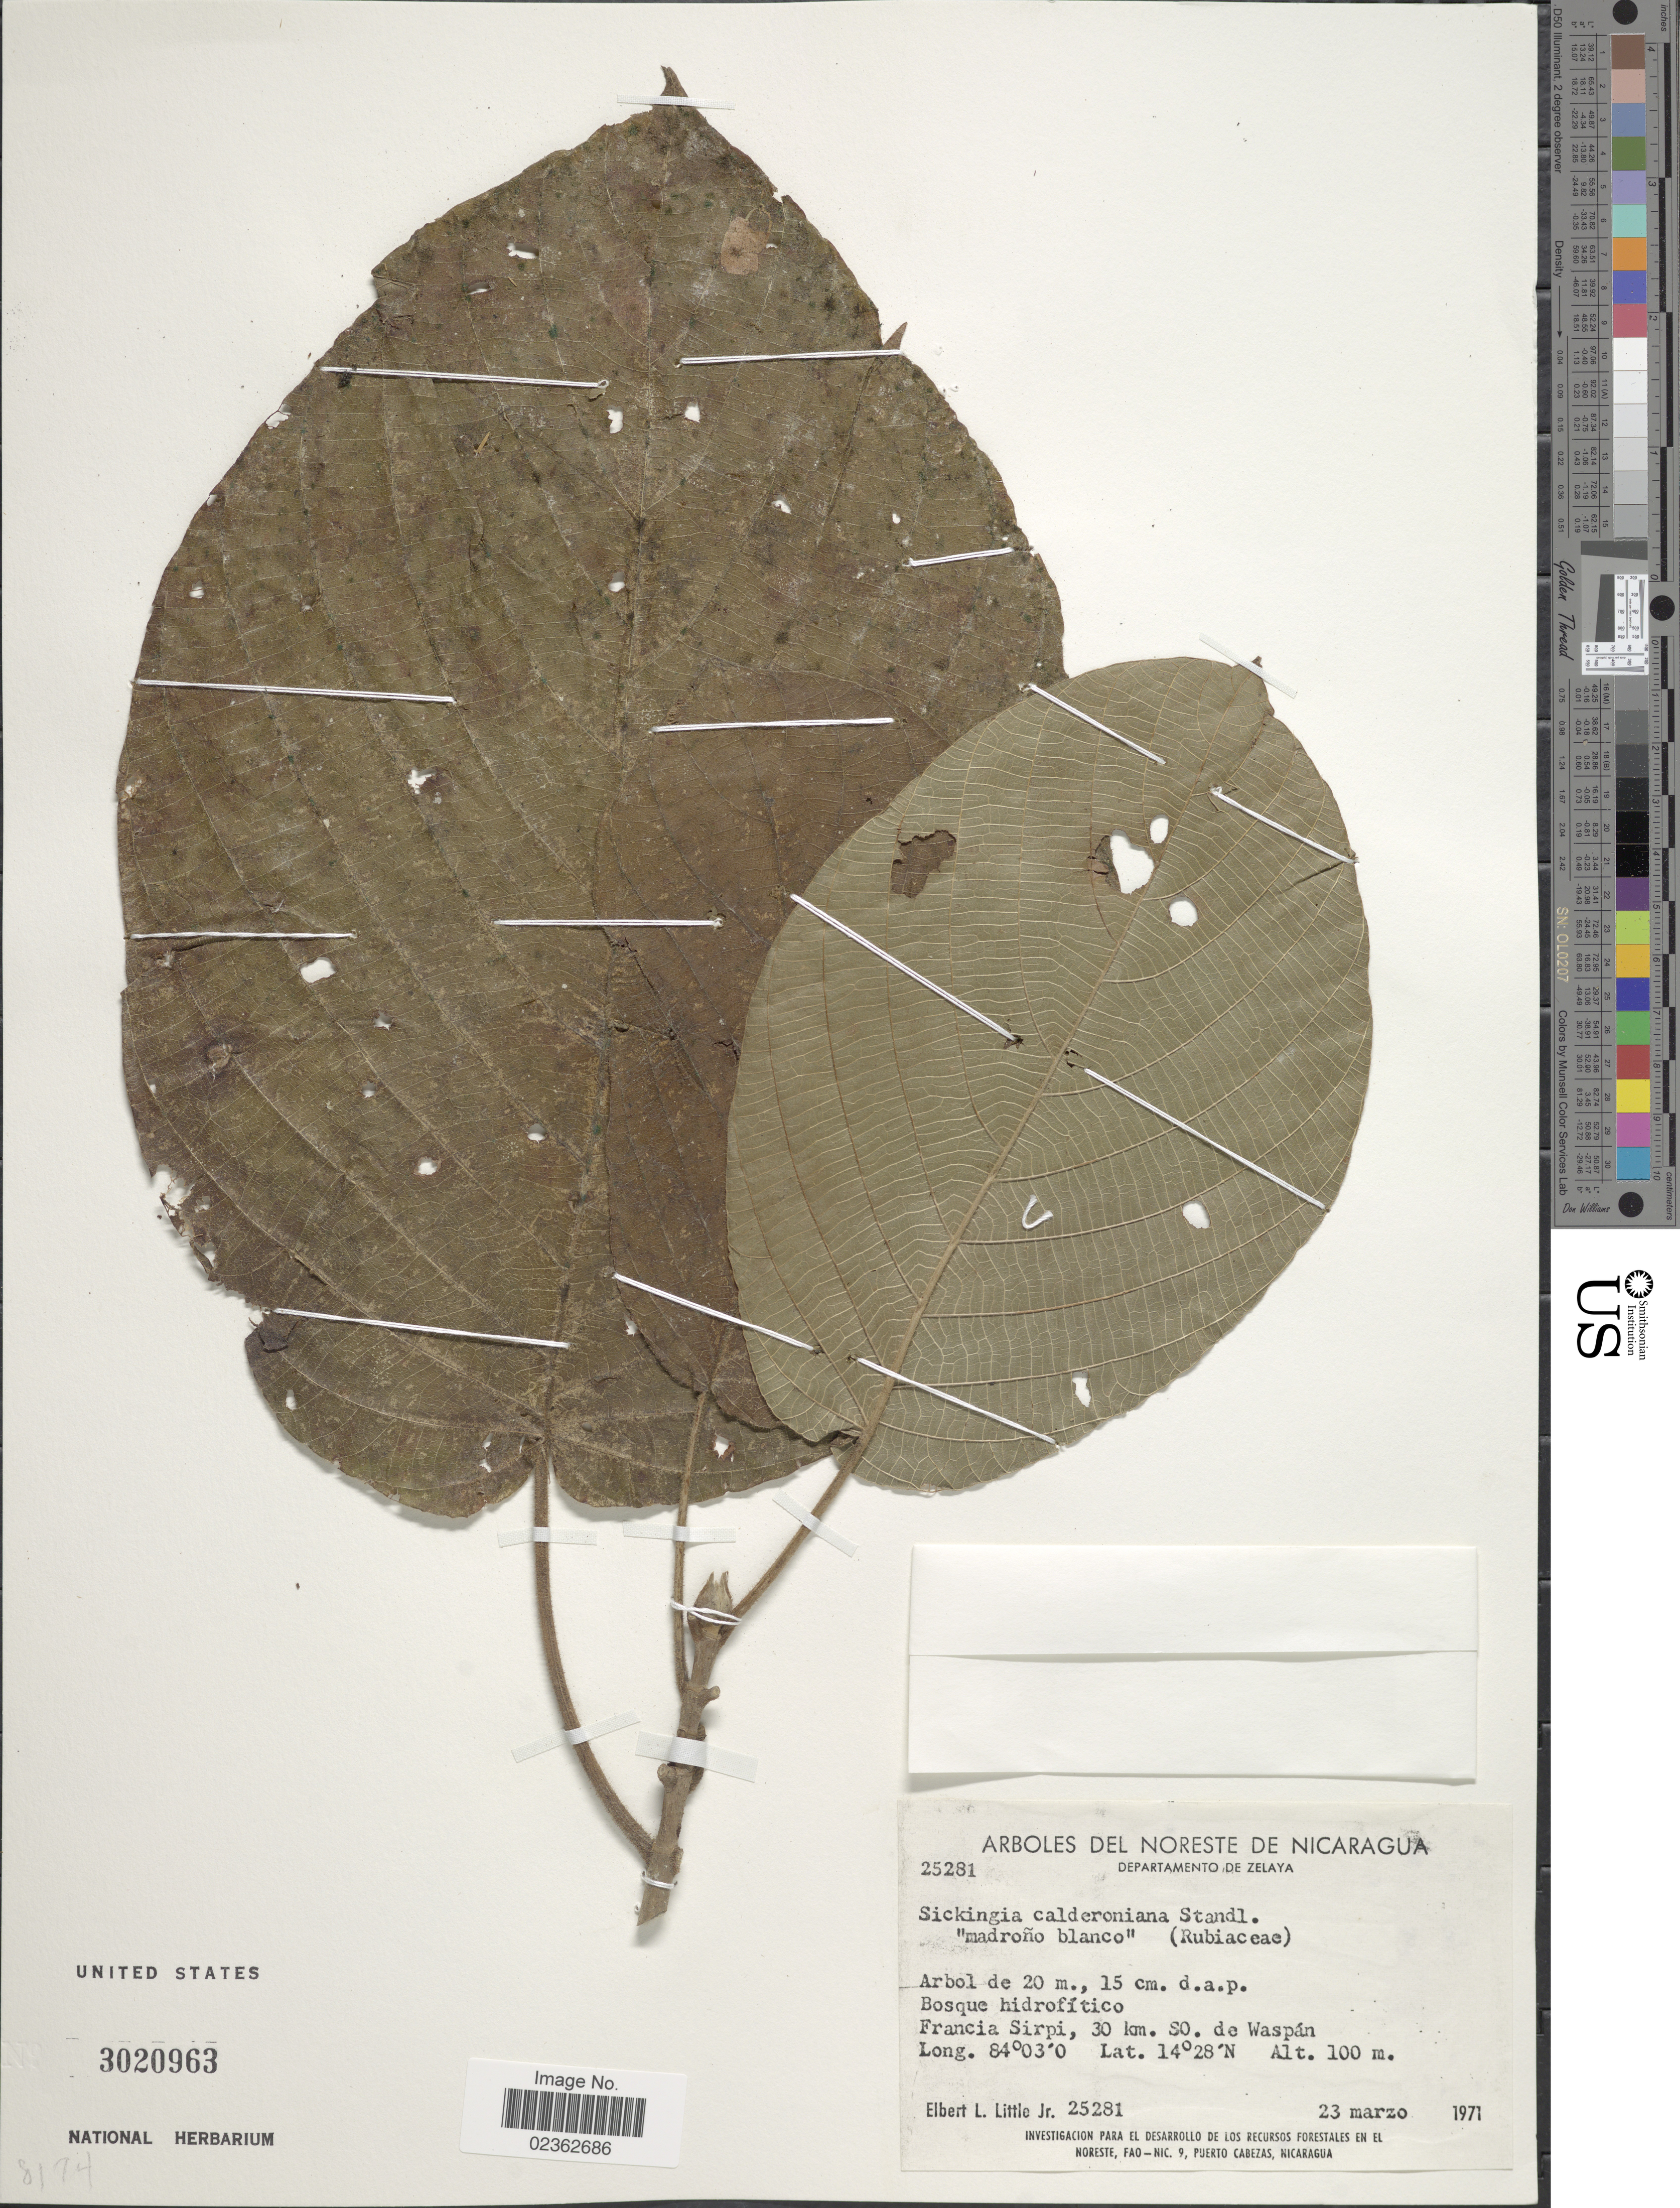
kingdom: Plantae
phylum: Tracheophyta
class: Magnoliopsida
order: Gentianales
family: Rubiaceae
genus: Simira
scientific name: Simira calderoniana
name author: (Standl.) Steyerm.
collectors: E. L. Little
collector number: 25281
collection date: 1971-03-23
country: Nicaragua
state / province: Atlantico Norte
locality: Departamento de Zelaya, Bosque hidrofitico, Francia Sirpi, 30 km. SO. de Waspan.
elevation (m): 100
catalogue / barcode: US 3020963